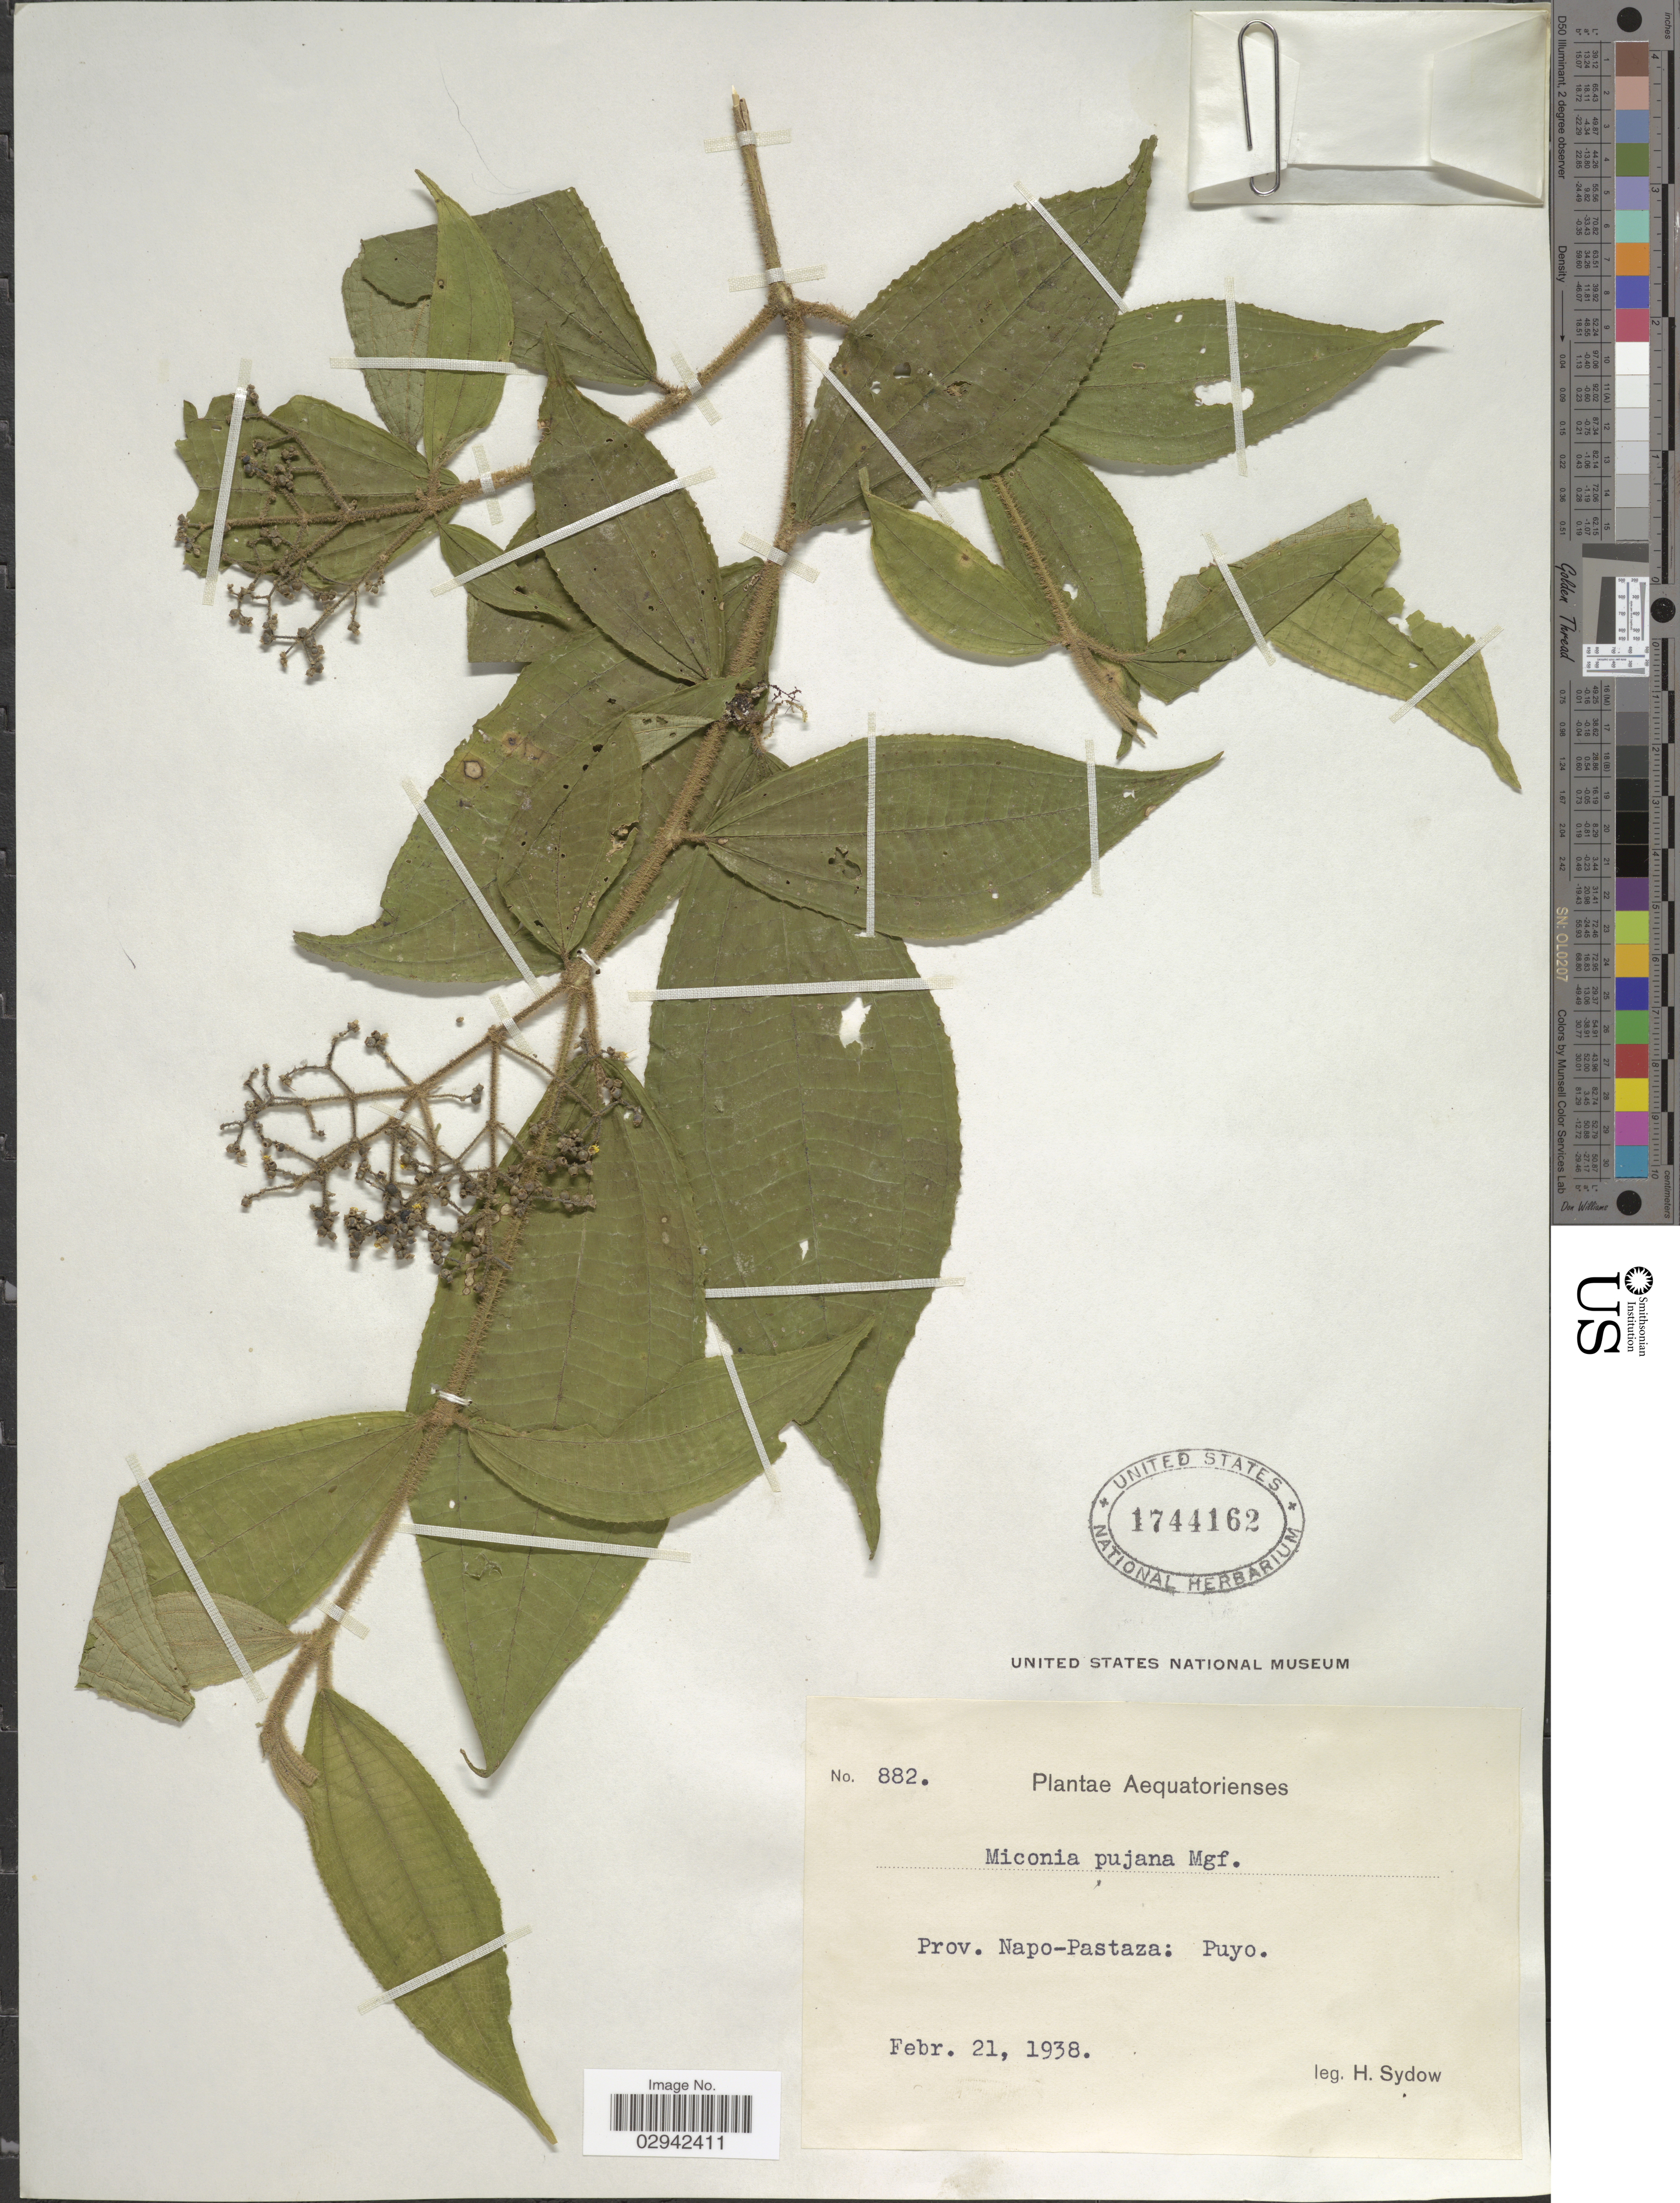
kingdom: Plantae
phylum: Tracheophyta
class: Magnoliopsida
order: Myrtales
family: Melastomataceae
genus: Miconia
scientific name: Miconia pujana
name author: Markgr.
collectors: H. Sydow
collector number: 882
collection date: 1938-02-21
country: Ecuador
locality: Prov. Napo-Pastaza: Puyo.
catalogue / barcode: US 1744162